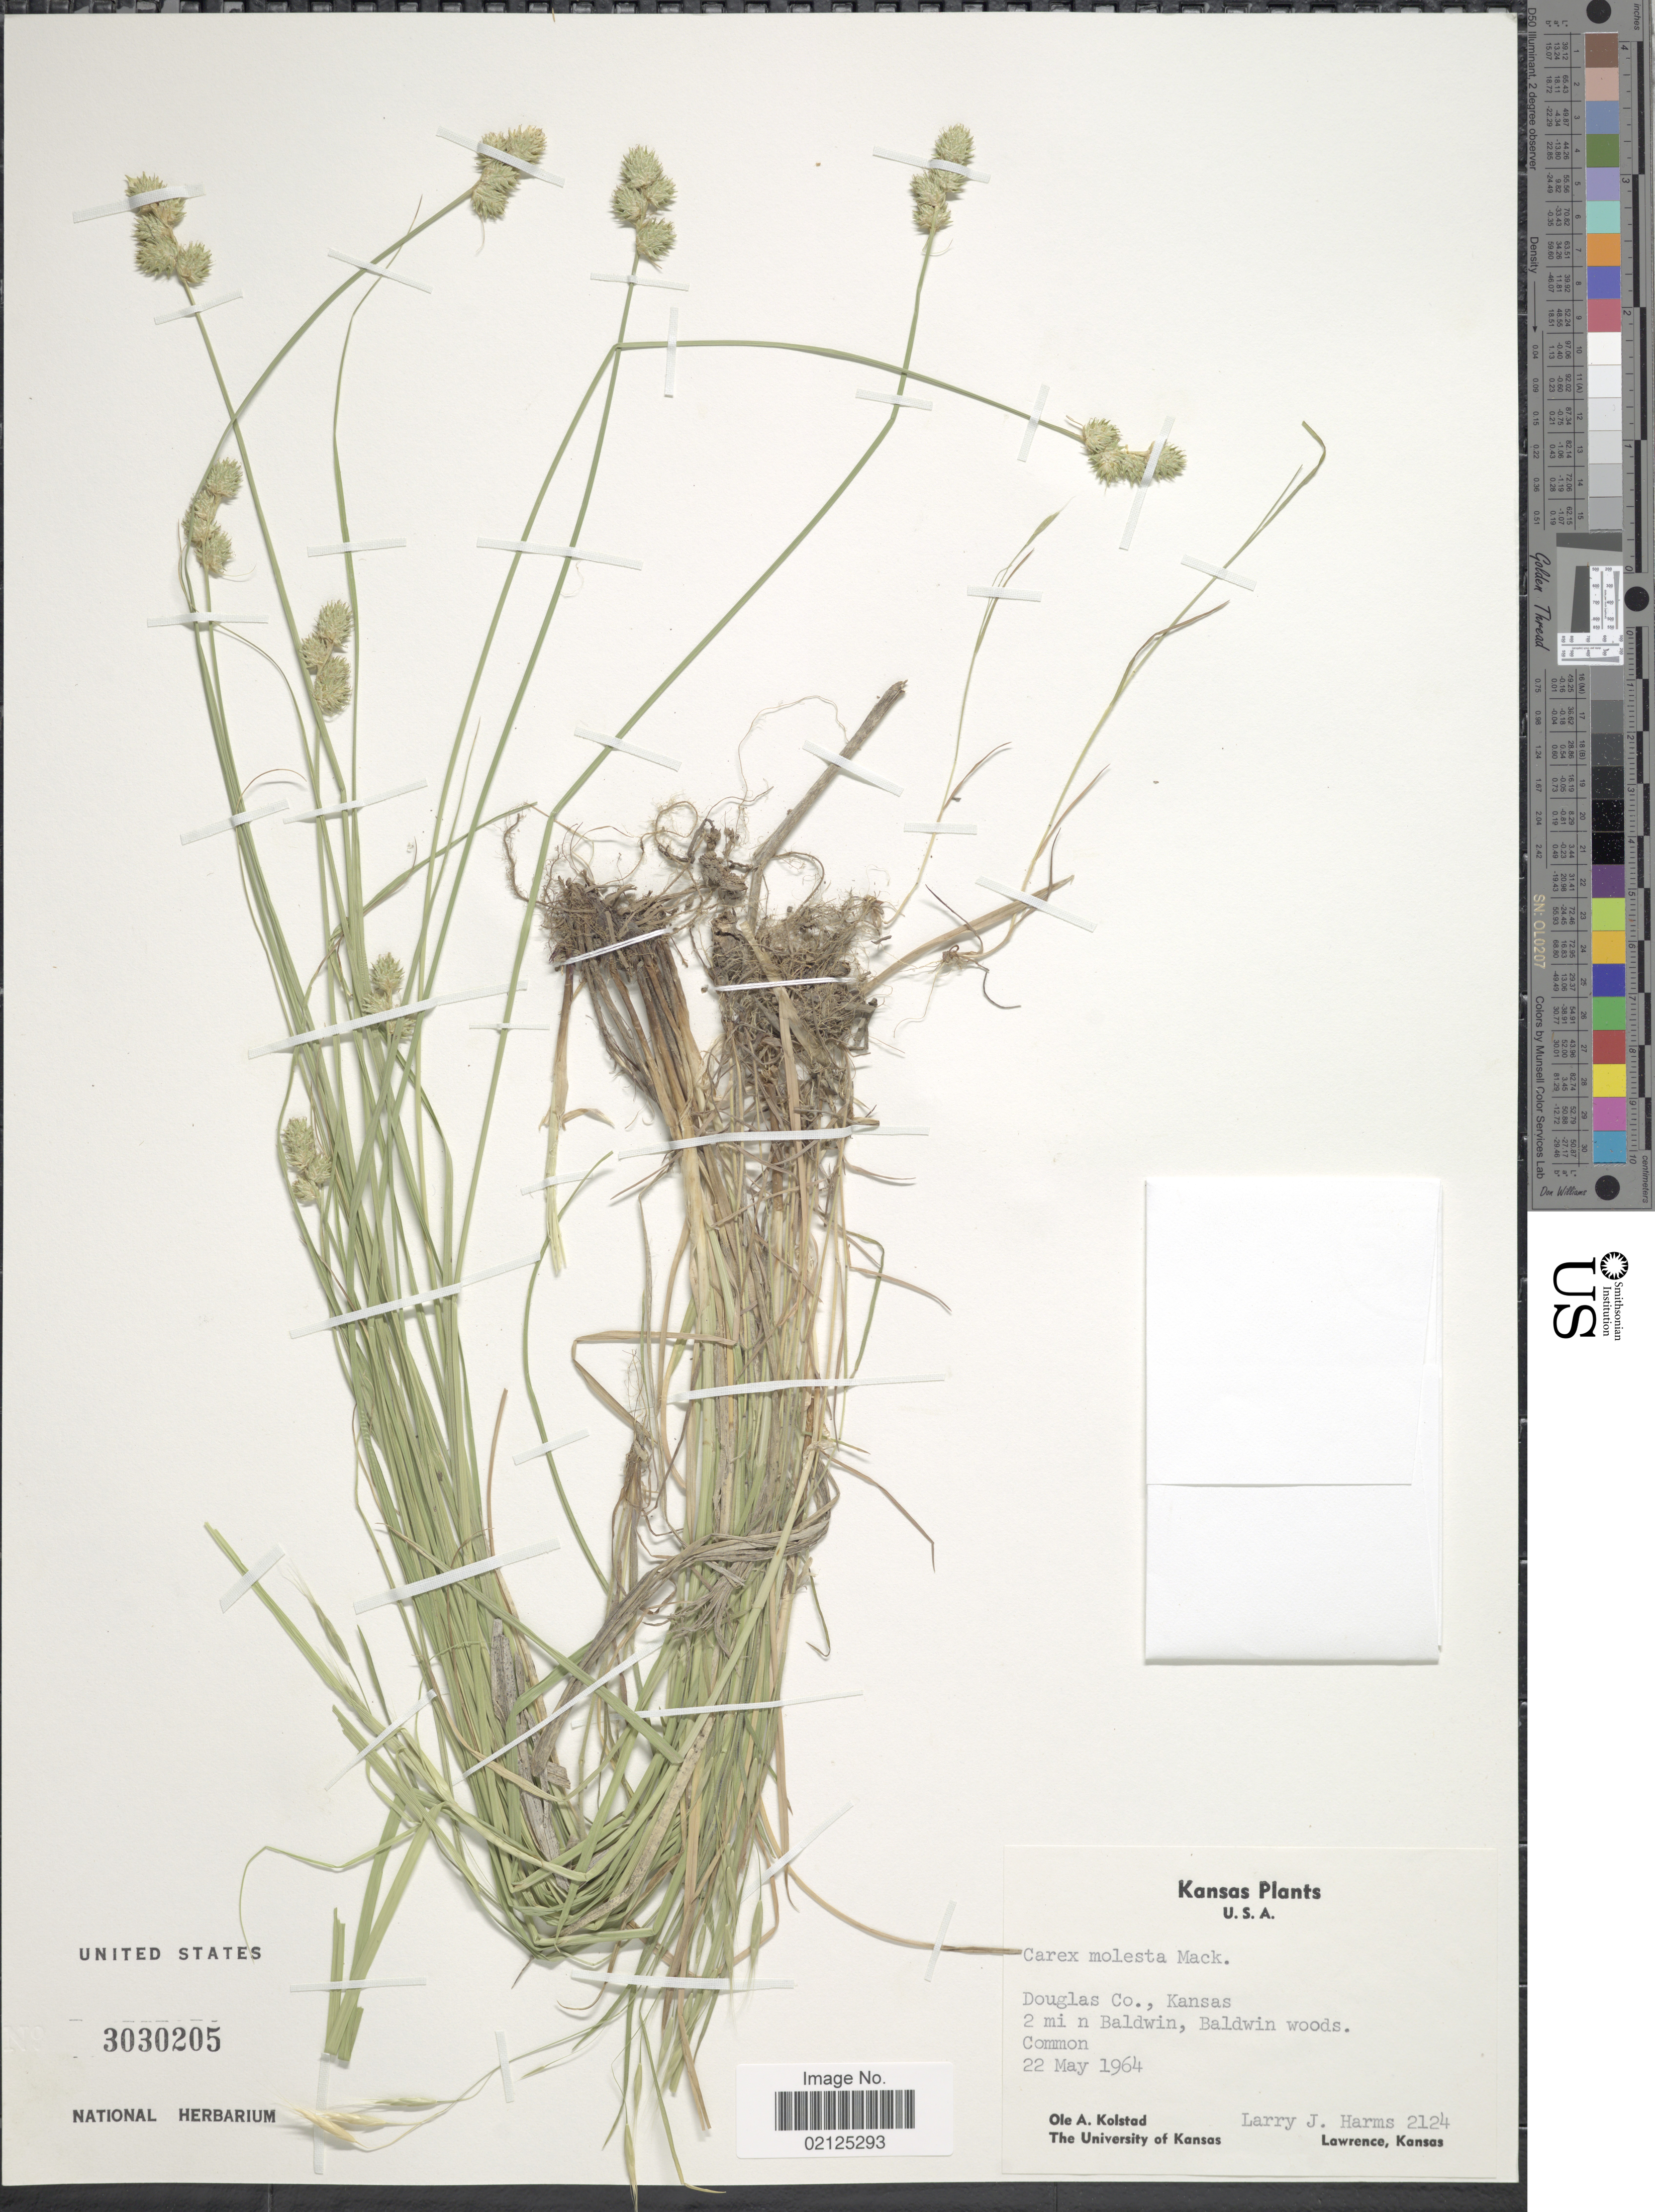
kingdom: Plantae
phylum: Tracheophyta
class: Liliopsida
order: Poales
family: Cyperaceae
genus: Carex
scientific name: Carex molesta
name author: Mack.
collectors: O. Kolstad & L. Harms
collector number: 2124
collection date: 1964-05-22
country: United States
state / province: Kansas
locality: Douglas Co., 2 mi n Baldwin, Baldwin woods, Common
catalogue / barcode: US 3030205